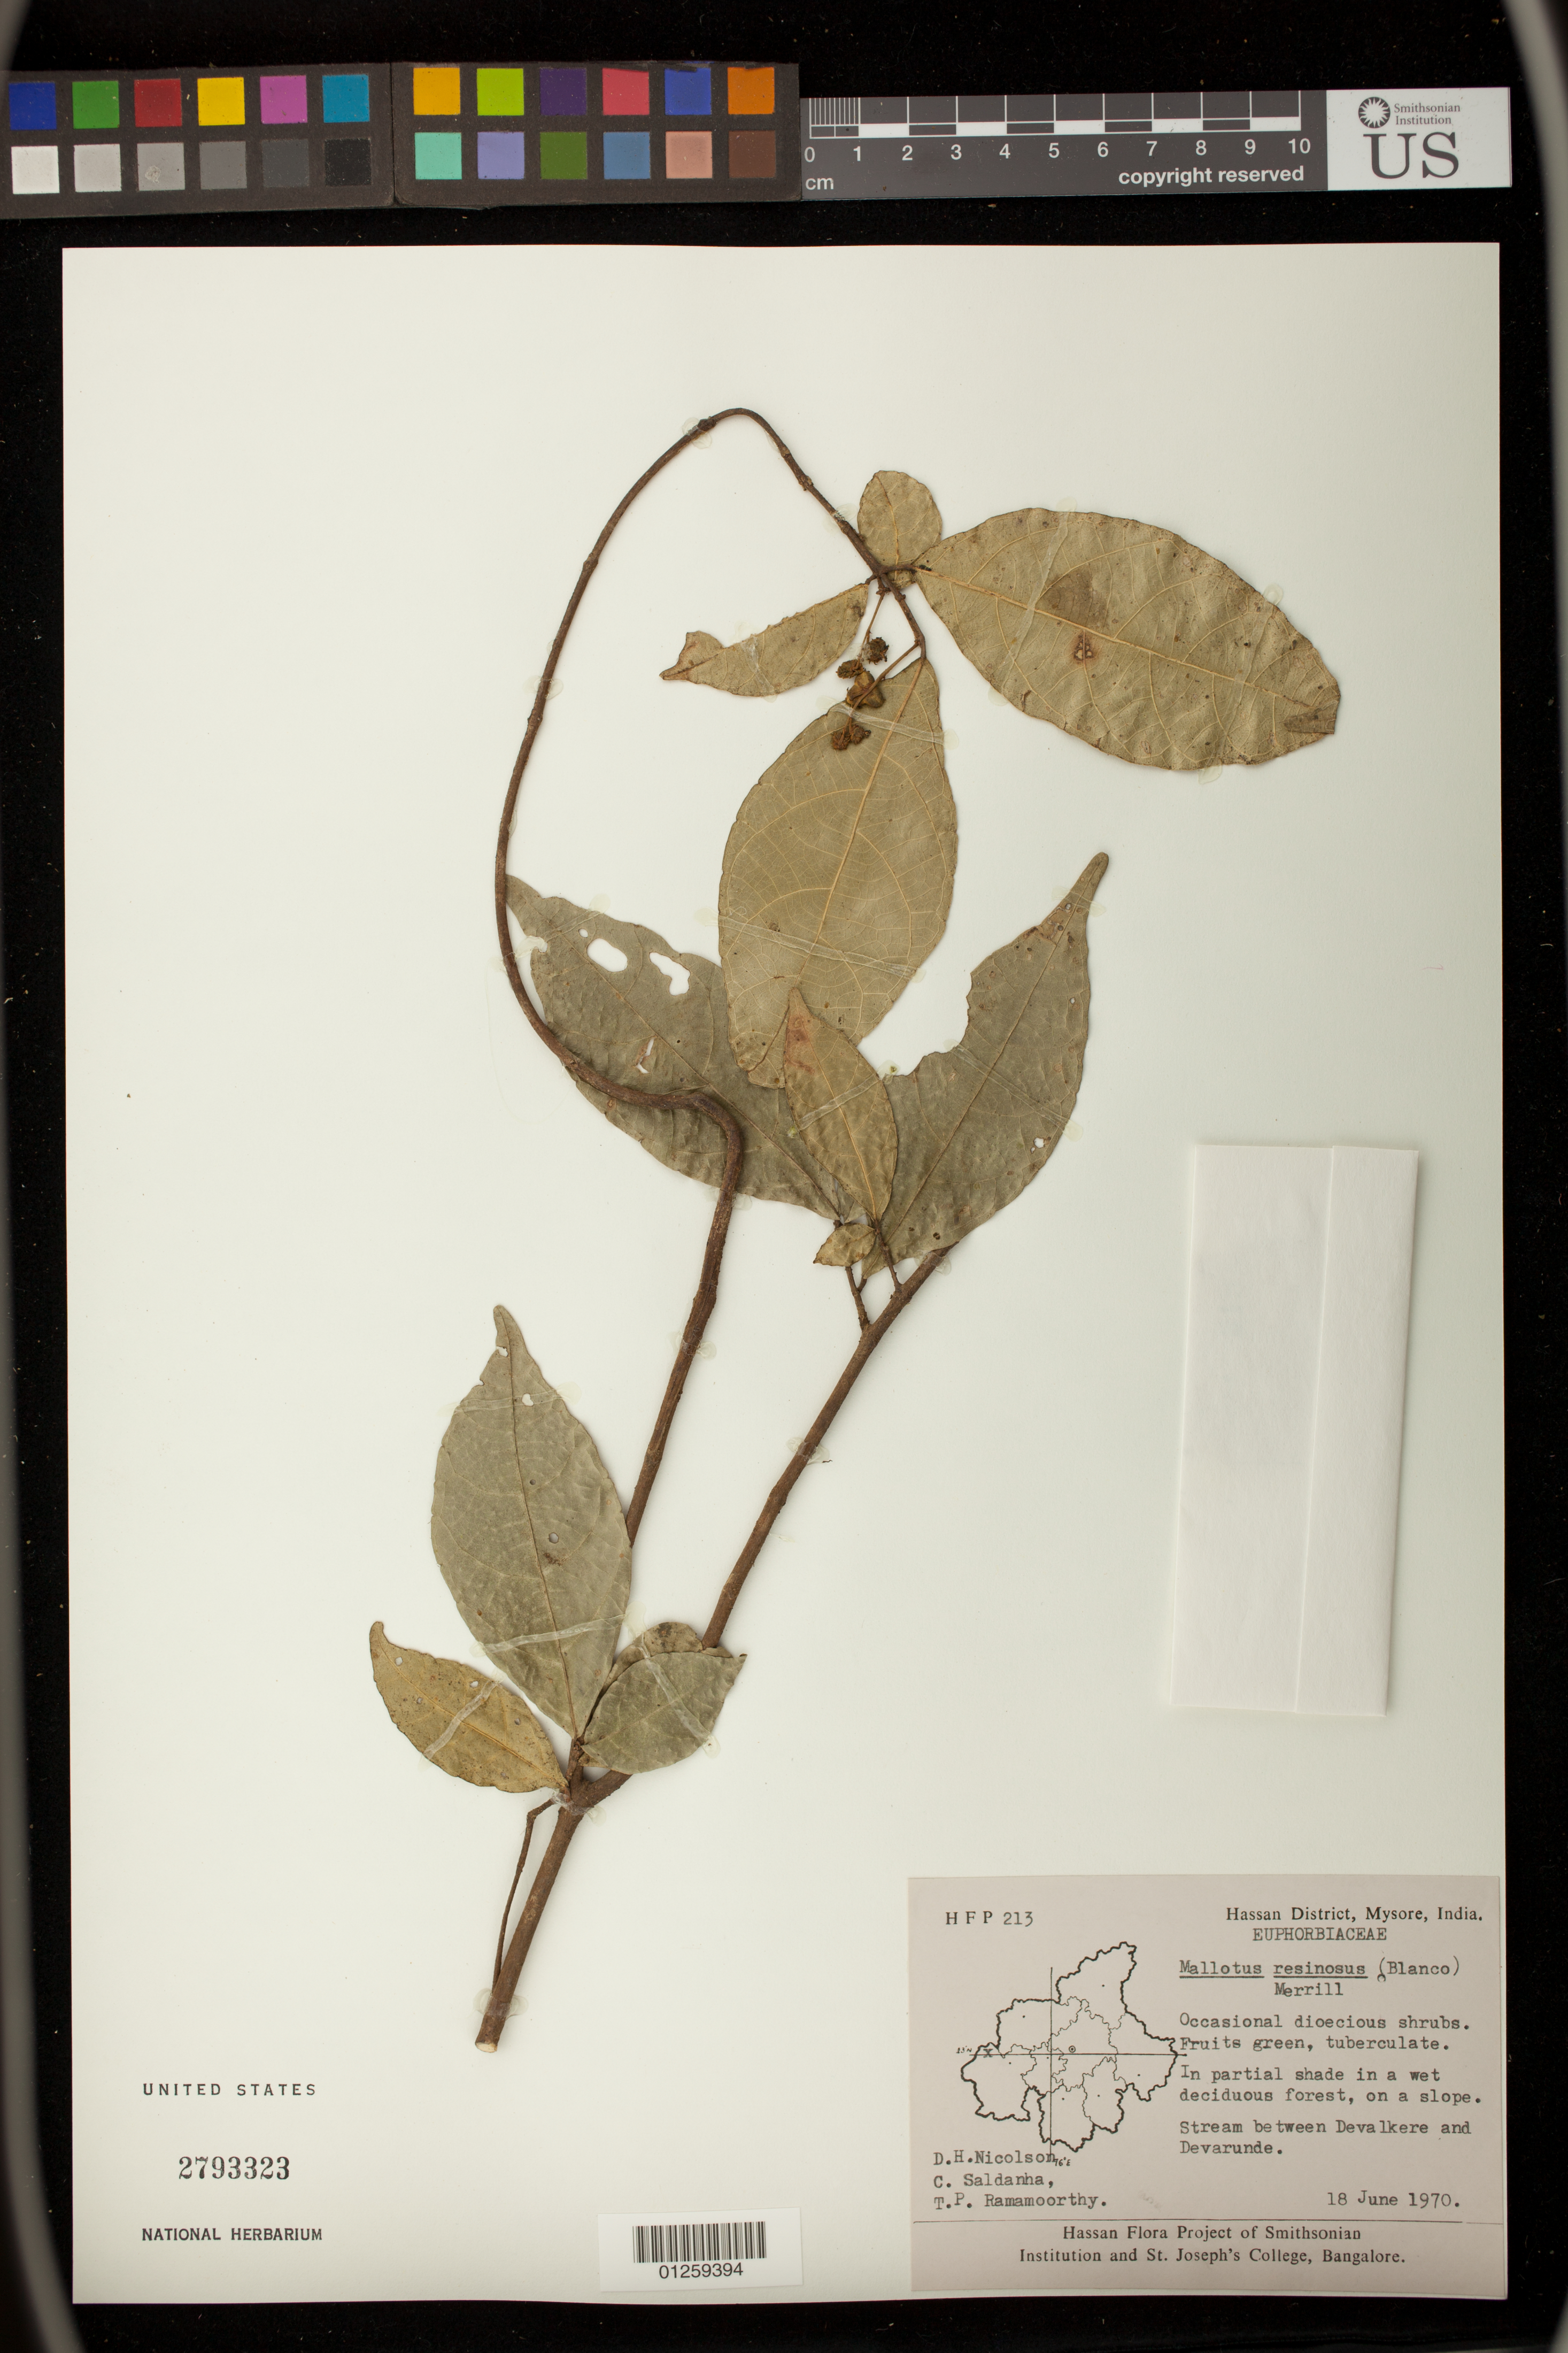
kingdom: Plantae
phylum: Tracheophyta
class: Magnoliopsida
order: Malpighiales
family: Euphorbiaceae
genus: Mallotus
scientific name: Mallotus resinosus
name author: (Blanco) Merr.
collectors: D. H. Nicolson, C. J. Saldanha & T. P. Ramamoorthy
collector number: HFP 213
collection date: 1970-06-18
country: India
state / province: Karnataka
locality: Hassan District, Mysore,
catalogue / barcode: US 2793323